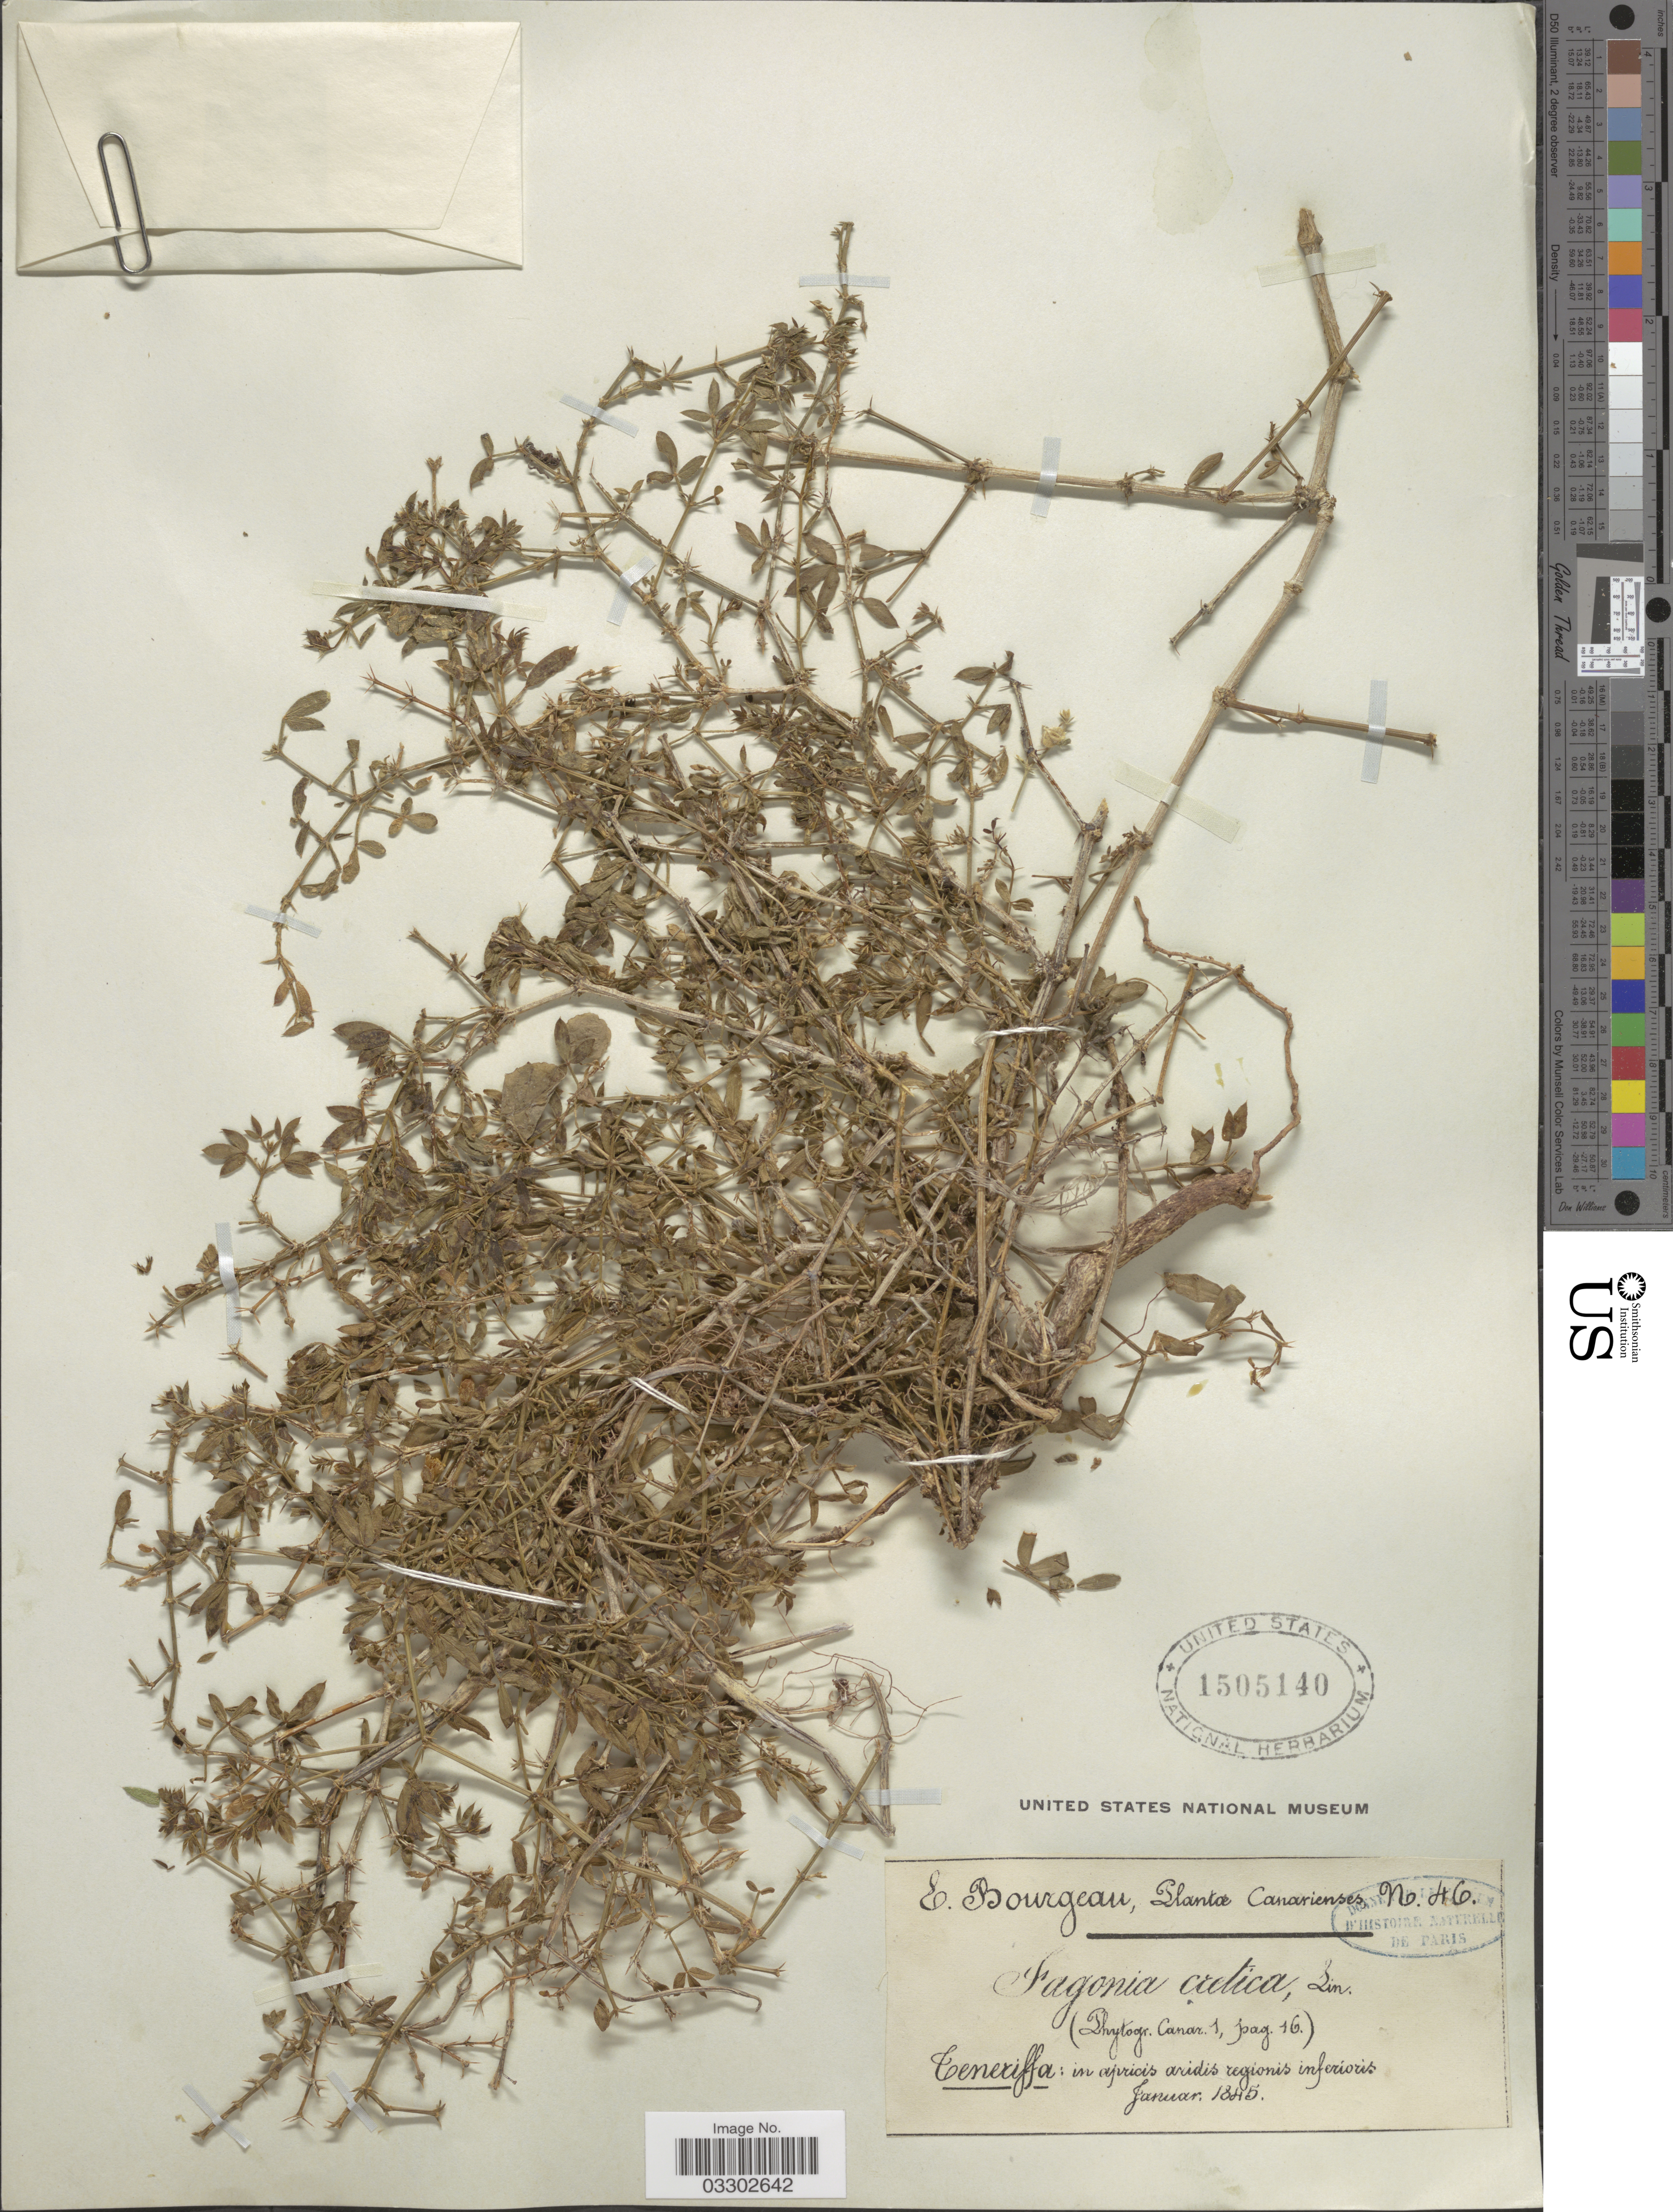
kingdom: Plantae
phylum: Tracheophyta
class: Magnoliopsida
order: Zygophyllales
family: Zygophyllaceae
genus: Fagonia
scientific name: Fagonia cretica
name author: L.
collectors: E. Bourgeau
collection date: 1845-01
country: Spain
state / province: Canarias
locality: Teneriffa.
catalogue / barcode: US 1505140